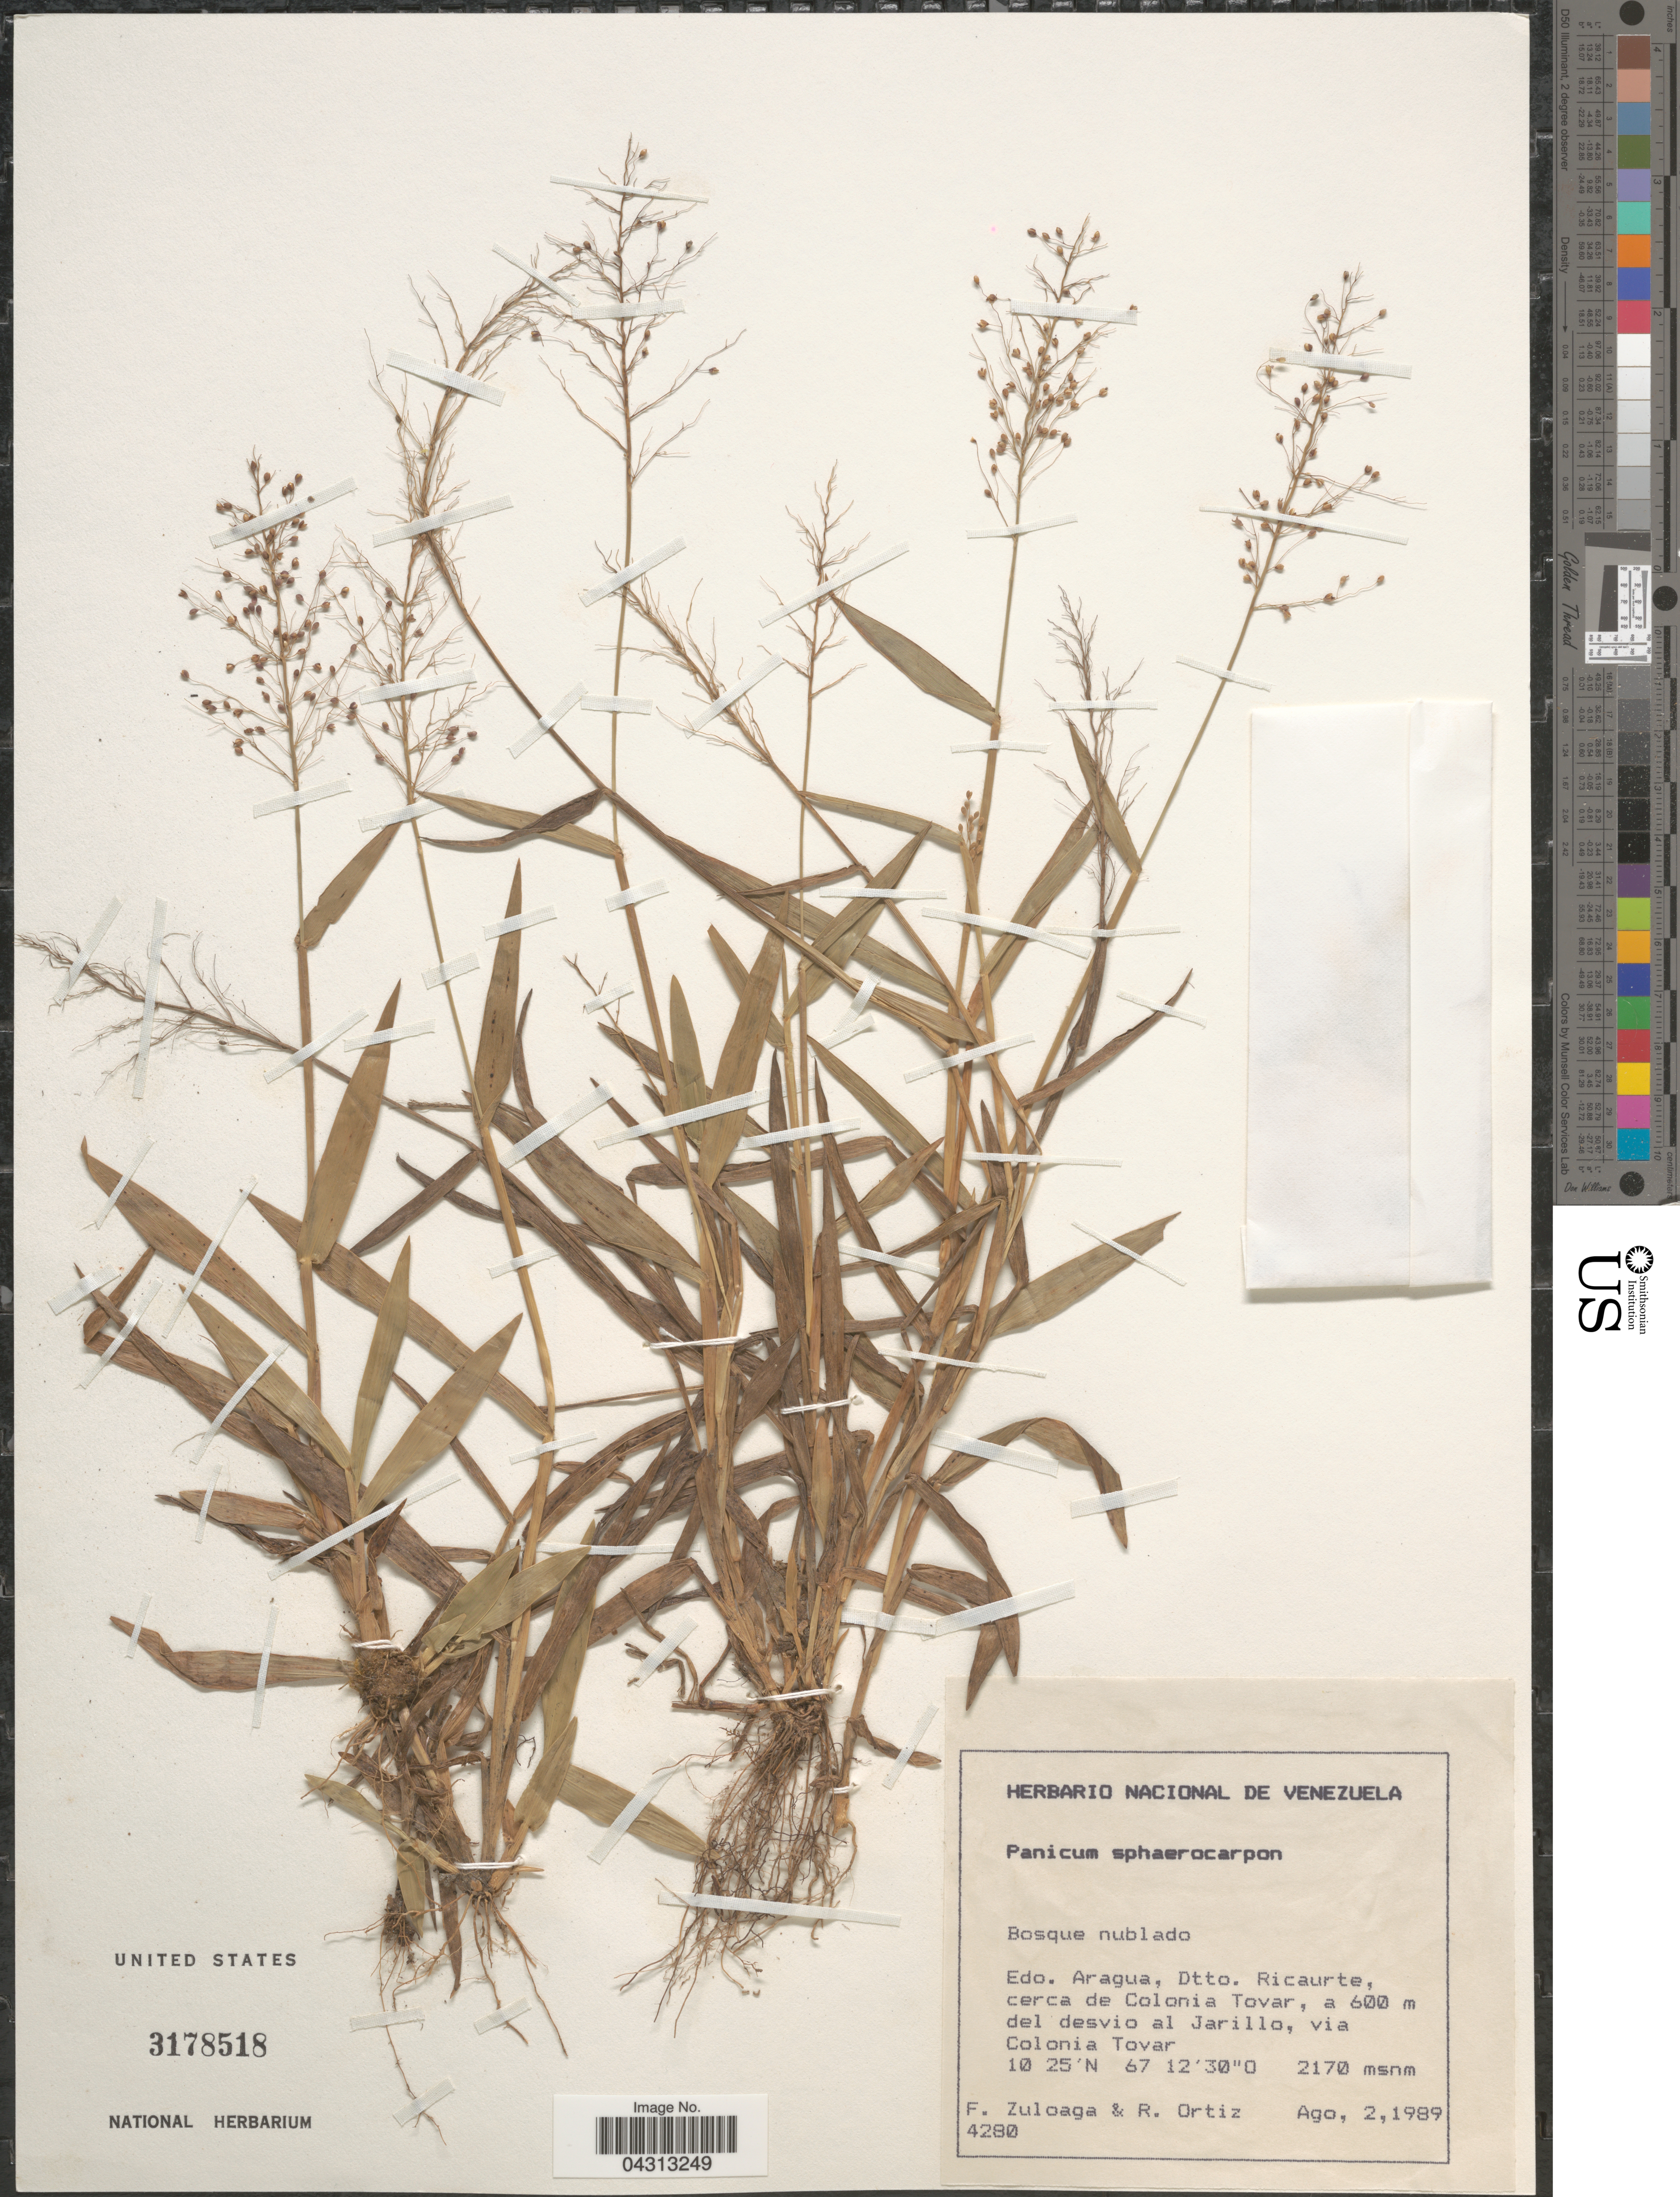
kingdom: Plantae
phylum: Tracheophyta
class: Liliopsida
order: Poales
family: Poaceae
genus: Dichanthelium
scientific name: Dichanthelium sphaerocarpon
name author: (Elliott) Gould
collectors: F. Zuloaga & R. Ortiz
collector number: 4280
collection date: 1989-08-02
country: Venezuela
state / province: Aragua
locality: Dtto. Ricaurte, cerca de Colonia Tovar, a 600 m del desvio al Jarillo, via Colonia Tovar.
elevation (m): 2170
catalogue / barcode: US 3178518